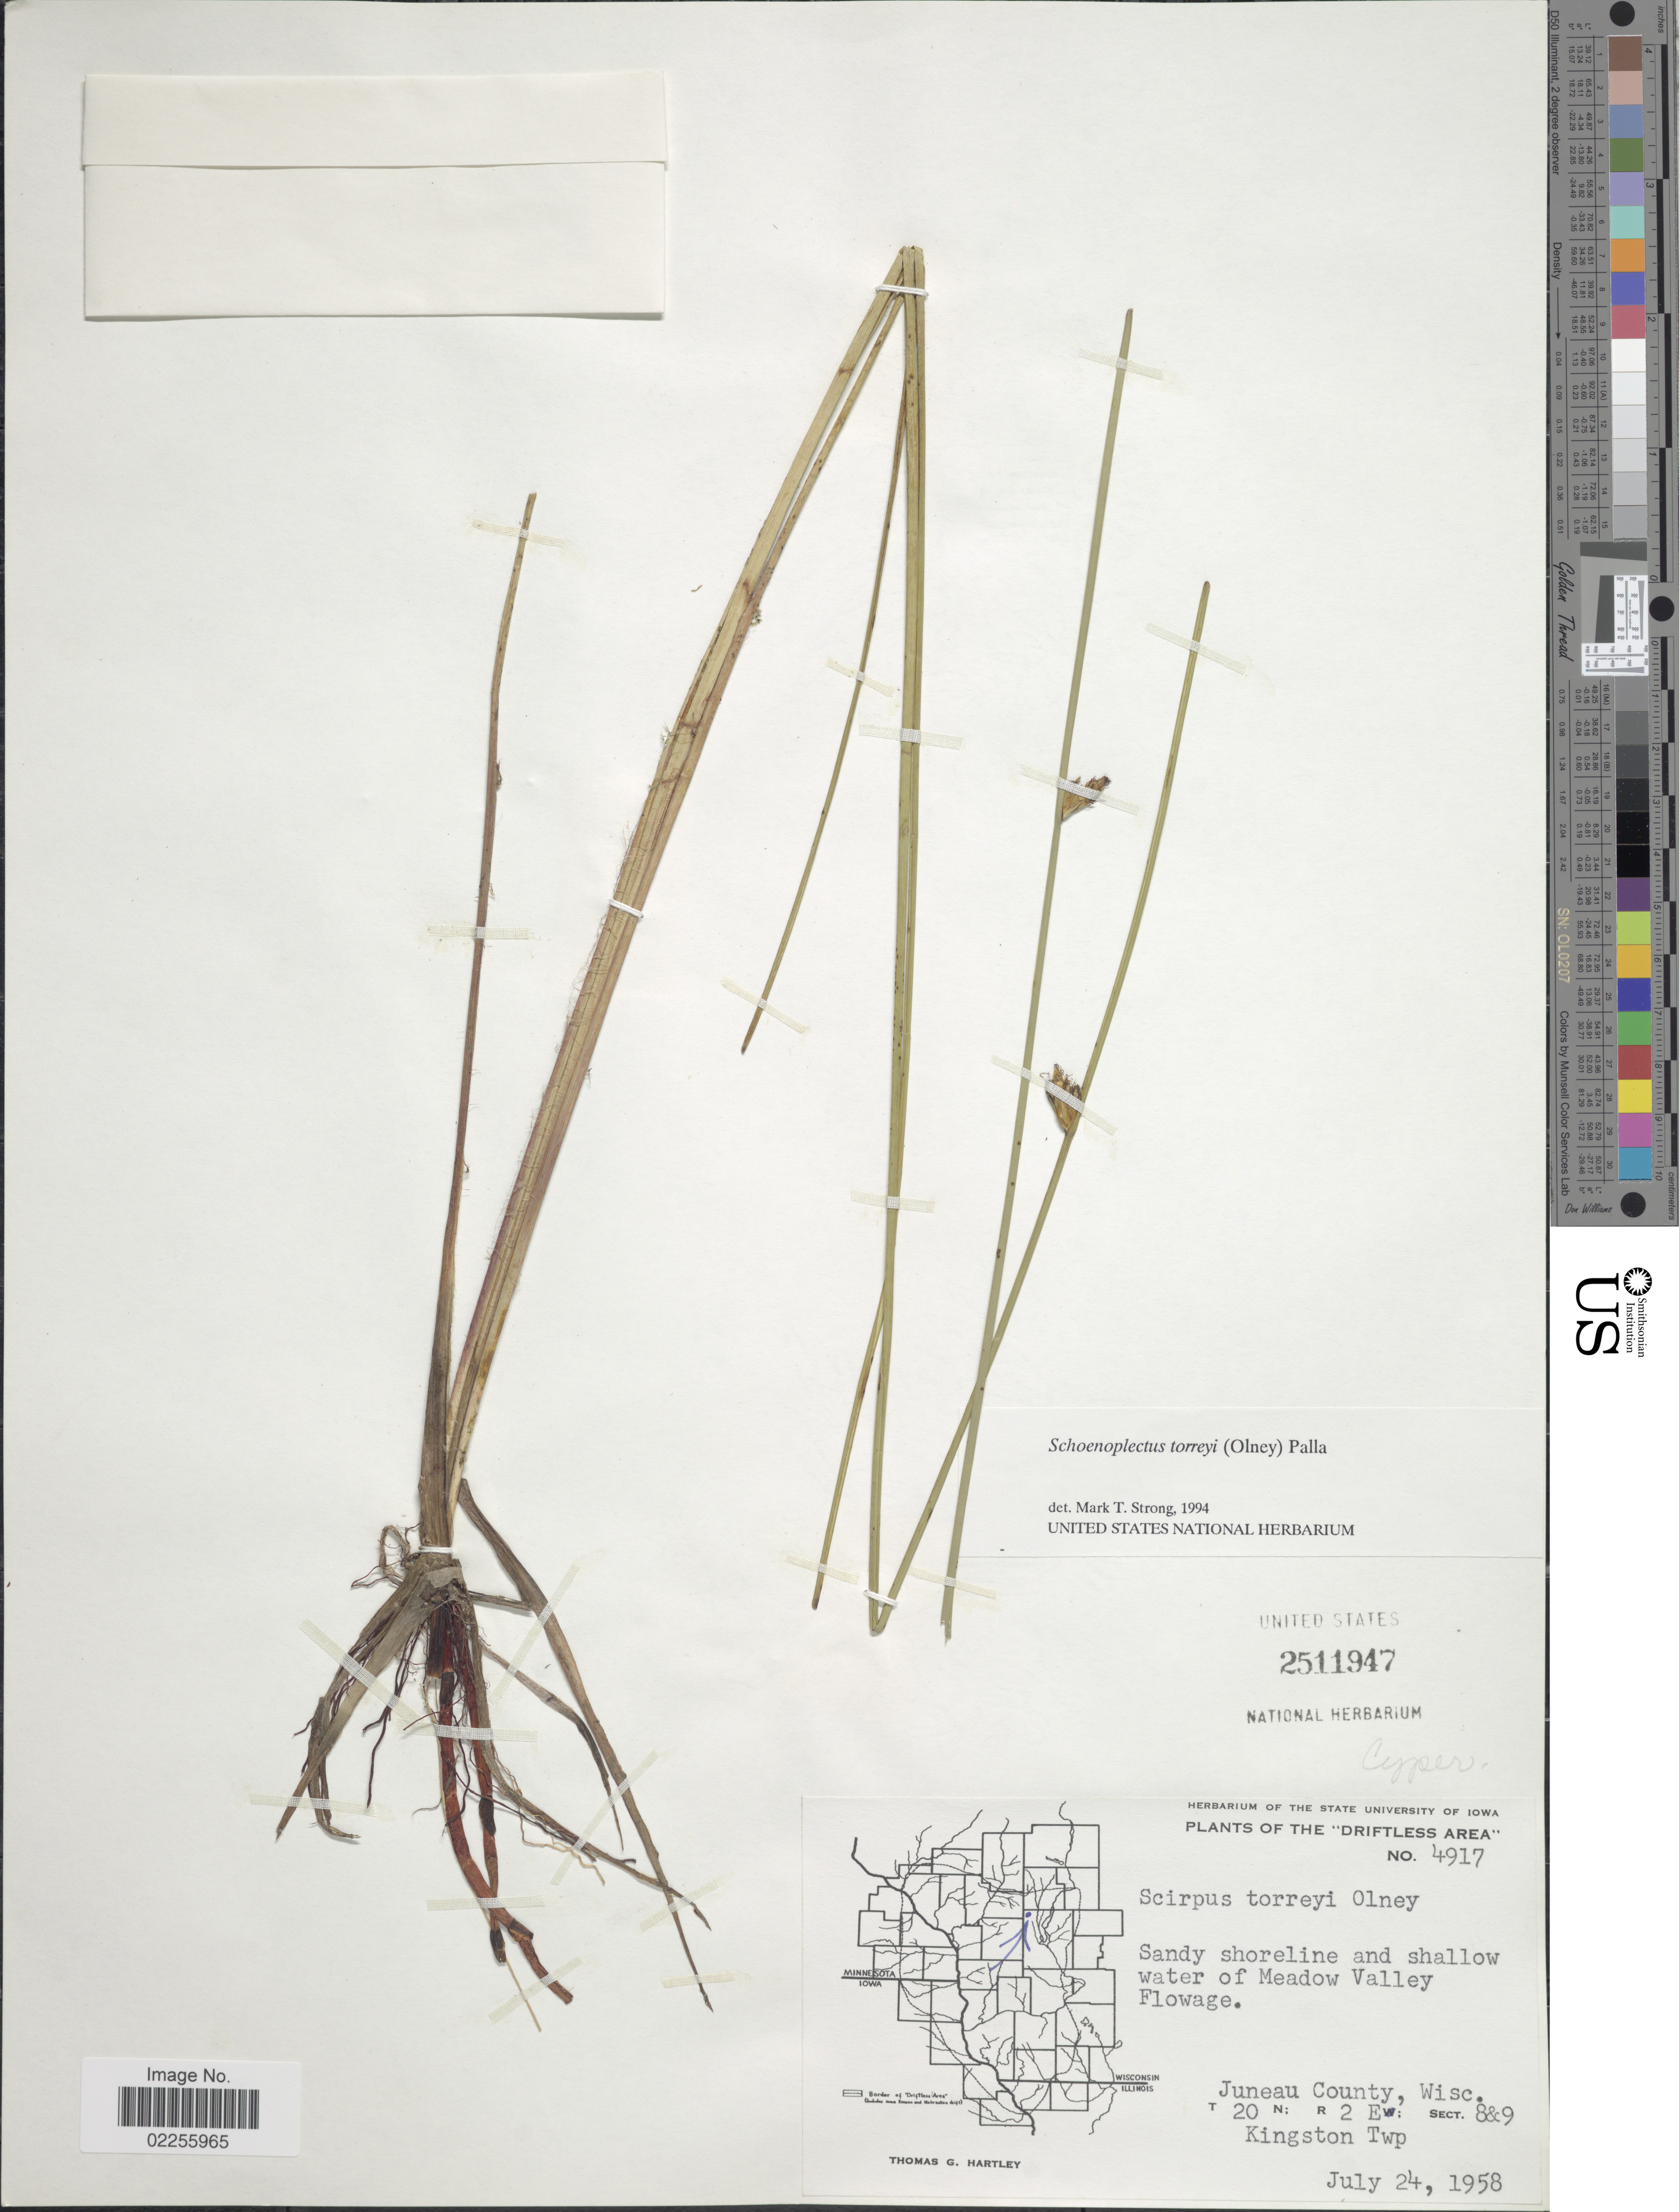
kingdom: Plantae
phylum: Tracheophyta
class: Liliopsida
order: Poales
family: Cyperaceae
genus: Schoenoplectus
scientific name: Schoenoplectus torreyi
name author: (Olney) Palla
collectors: T. G. Hartley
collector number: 4917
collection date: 1958-07-24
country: United States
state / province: Wisconsin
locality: The 'Driftless Area', Sandy shoreline and shallow water of Meadow Valley, Flowage, Juneau County, T 20 N; R 2 E; Sect. 8&9 Kingston Twp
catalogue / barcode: US 2511947